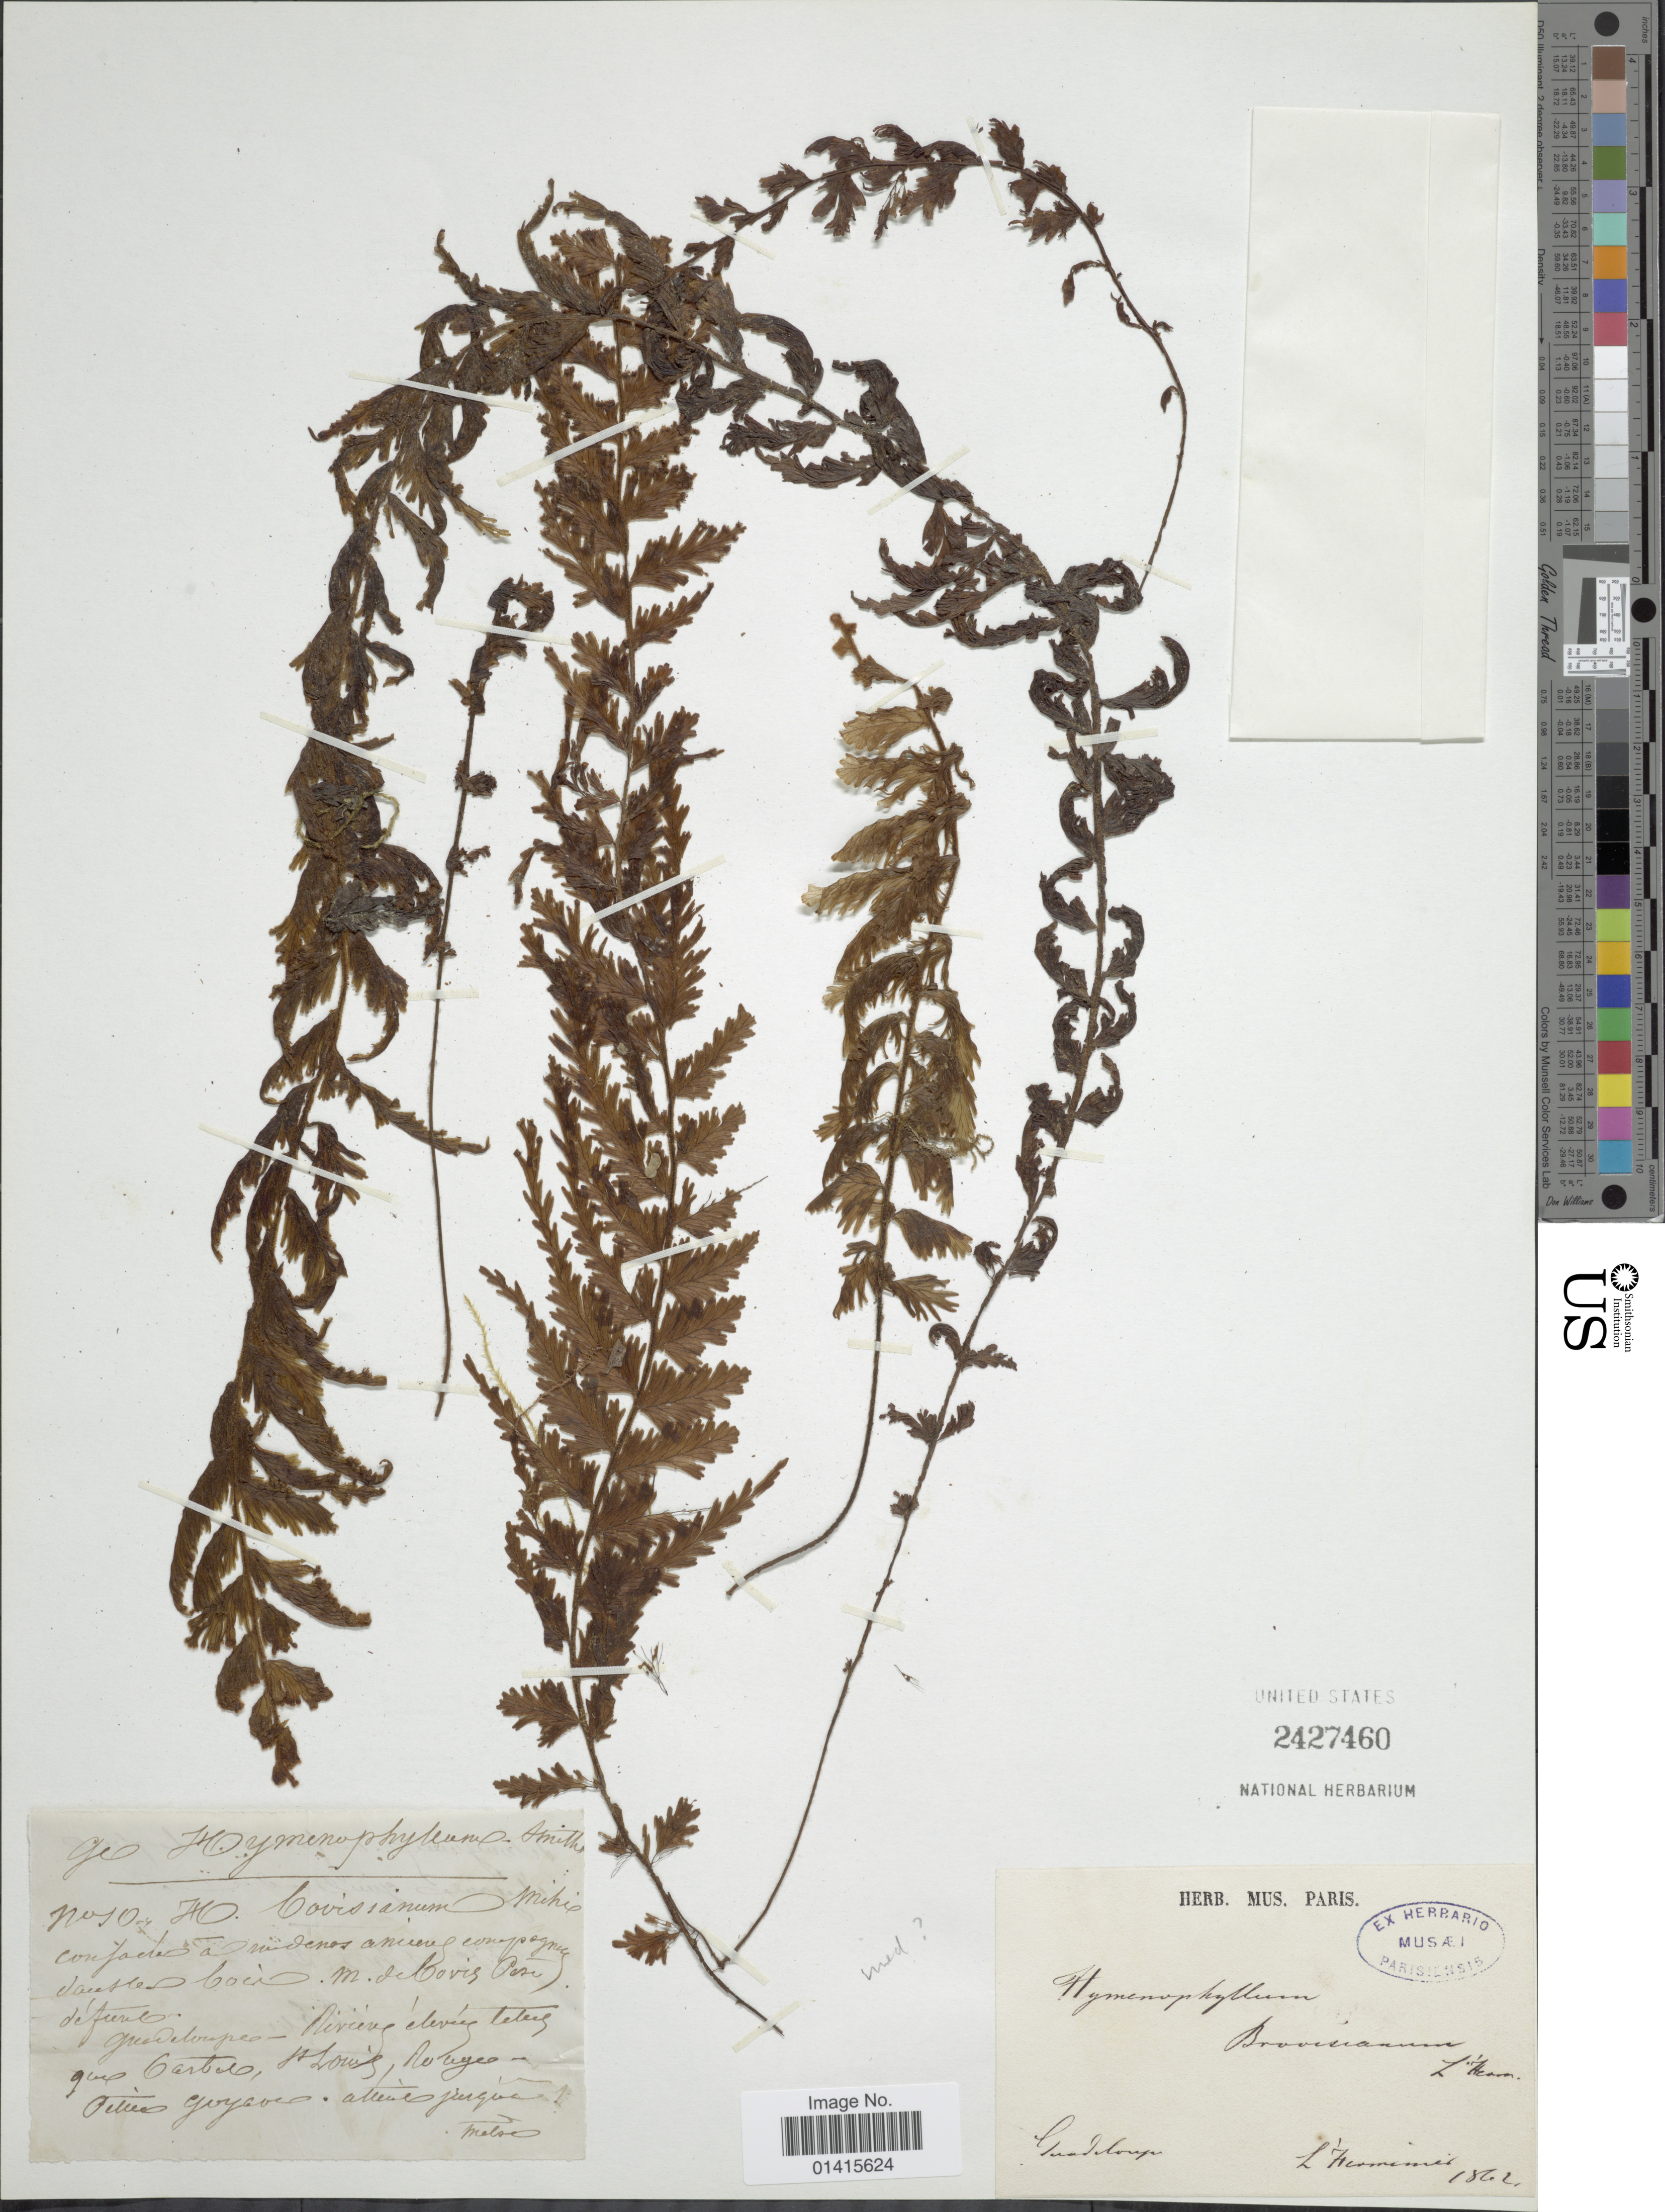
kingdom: Plantae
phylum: Tracheophyta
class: Polypodiopsida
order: Hymenophyllales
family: Hymenophyllaceae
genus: Hymenophyllum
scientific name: Hymenophyllum sieberi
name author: (C. Presl) Bosch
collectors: F. L'Herminier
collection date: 1862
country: Guadeloupe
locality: Riviere [illegible text] Cartabo, St. Louis Rocayo[interpreted]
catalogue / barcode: US 2427460